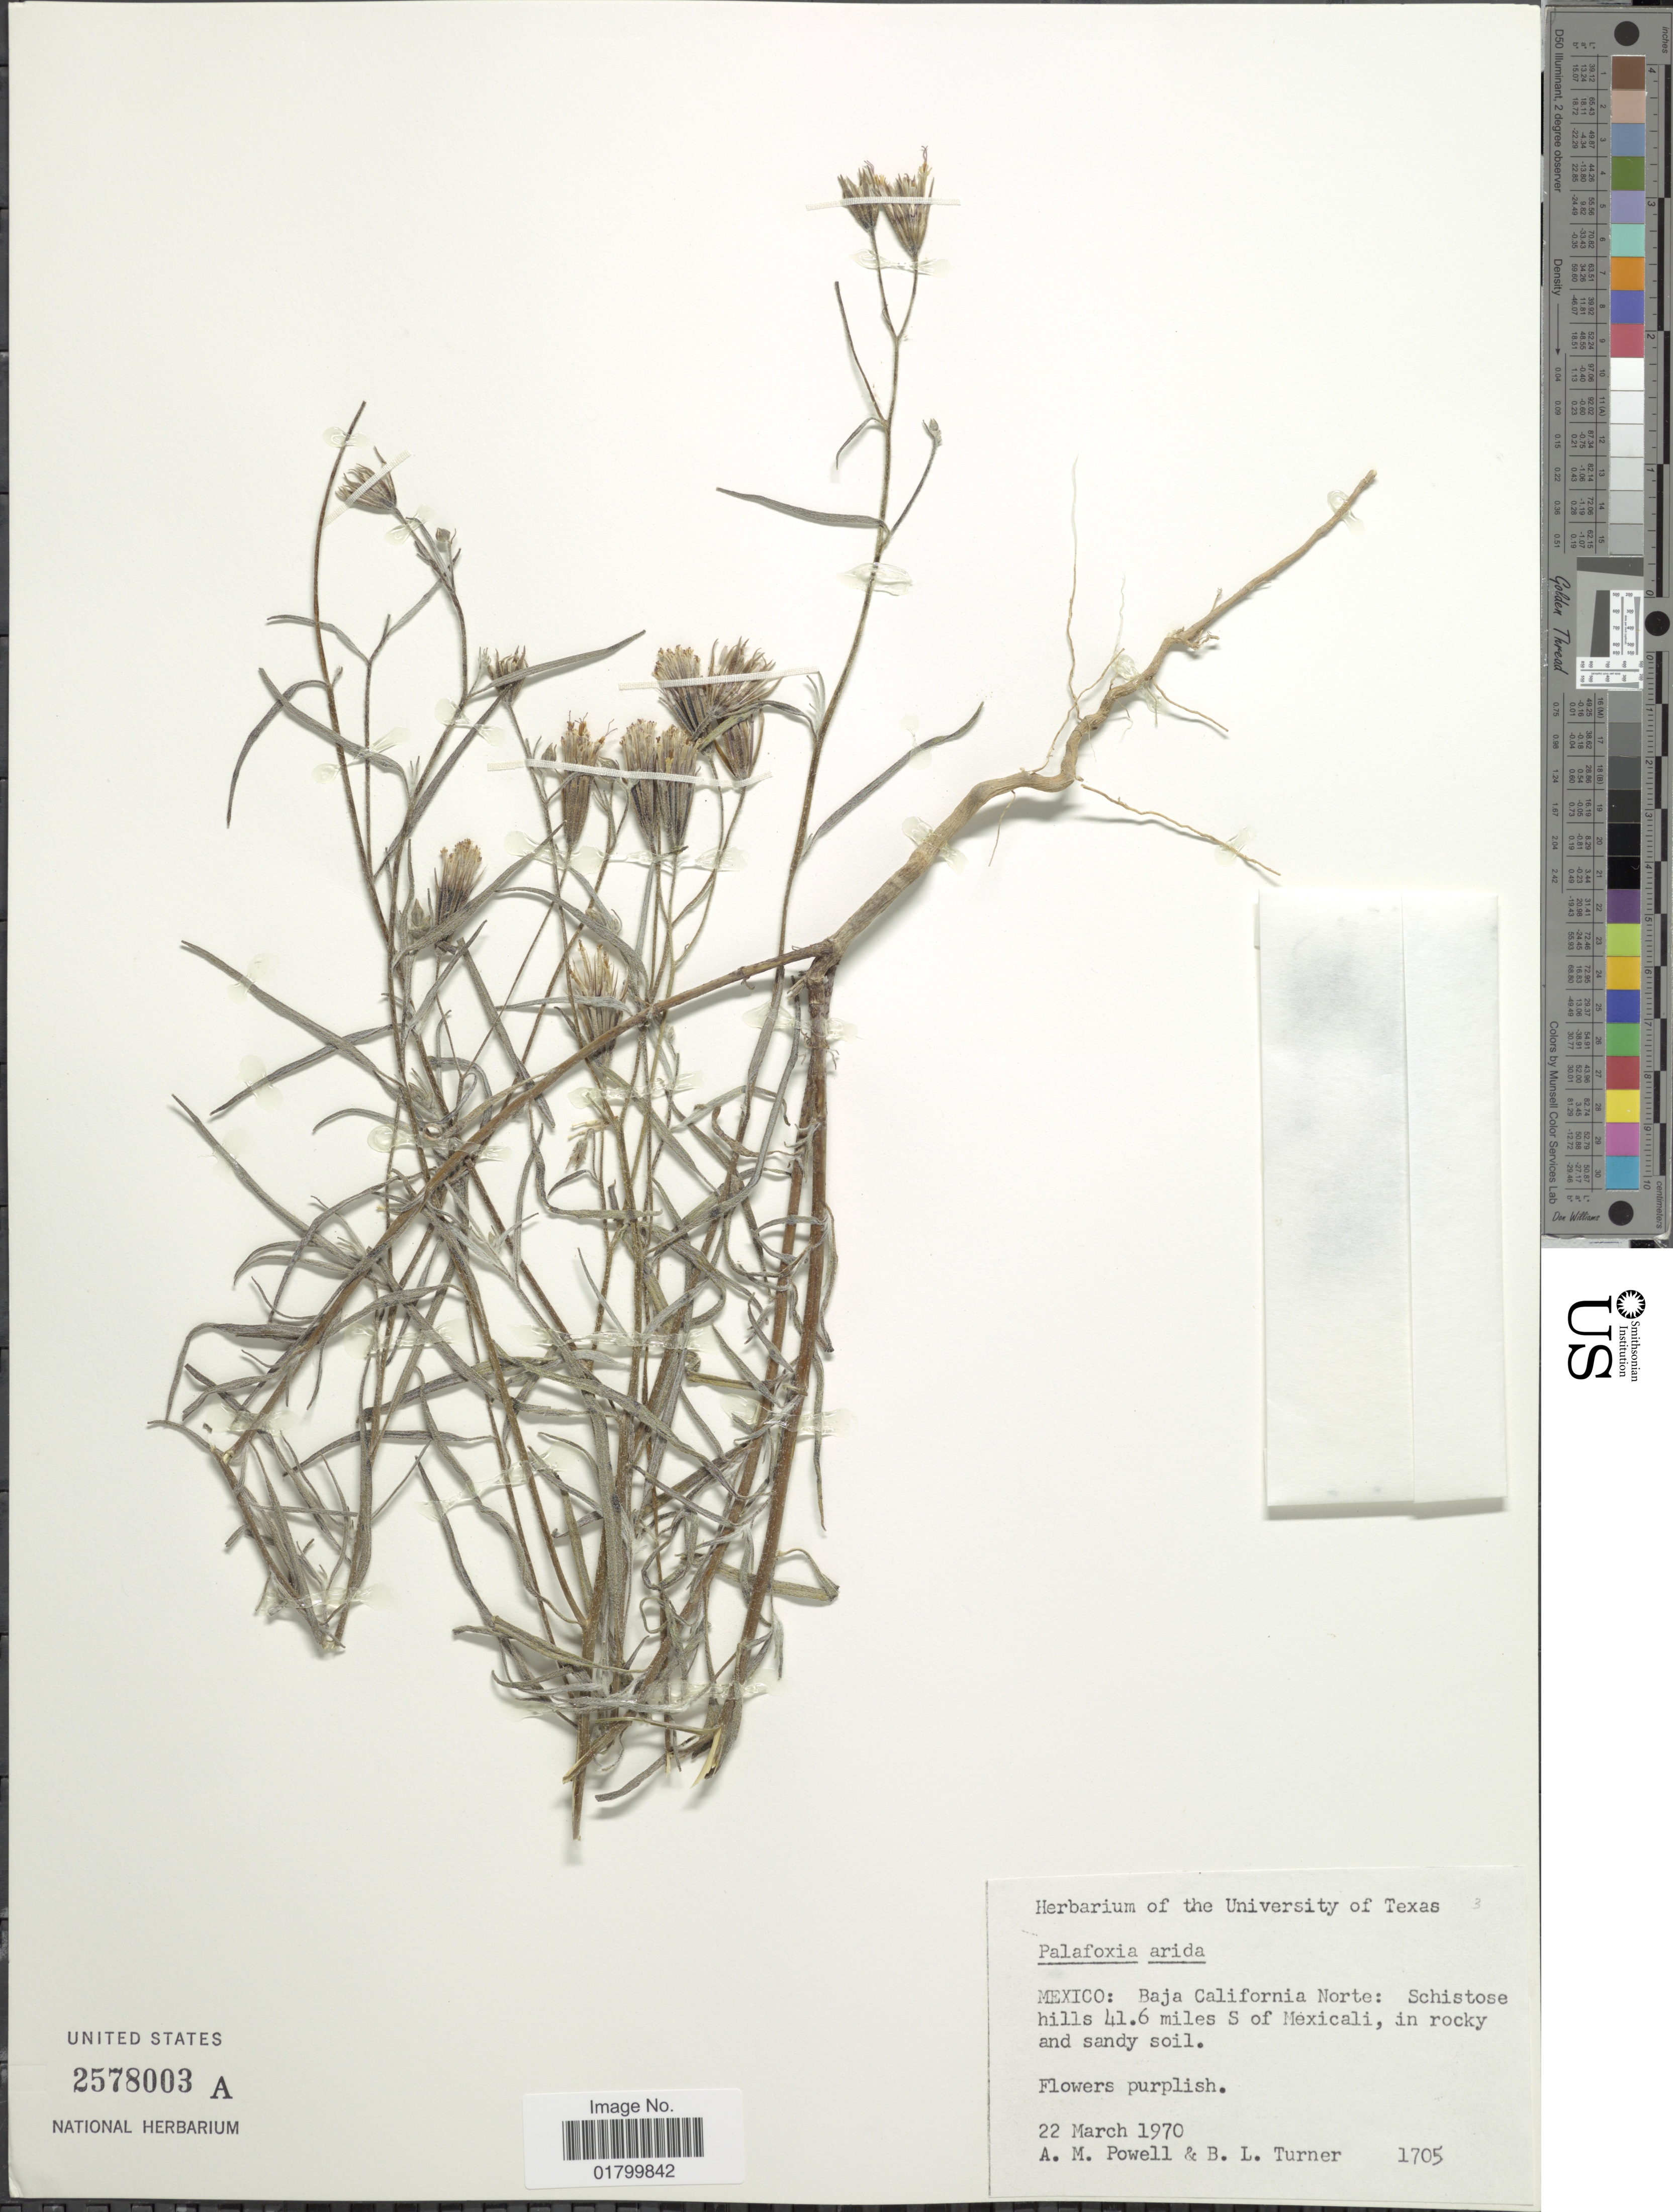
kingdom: Plantae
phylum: Tracheophyta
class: Magnoliopsida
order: Asterales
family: Asteraceae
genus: Palafoxia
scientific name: Palafoxia arida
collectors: A. M. Powell & B. L. Turner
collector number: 1705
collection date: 1970-03-22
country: Mexico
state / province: Baja California Sur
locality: Mexico: Baja California Norte: Schistose hills 41.6 miles S of Mexicali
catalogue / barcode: US 2578003A